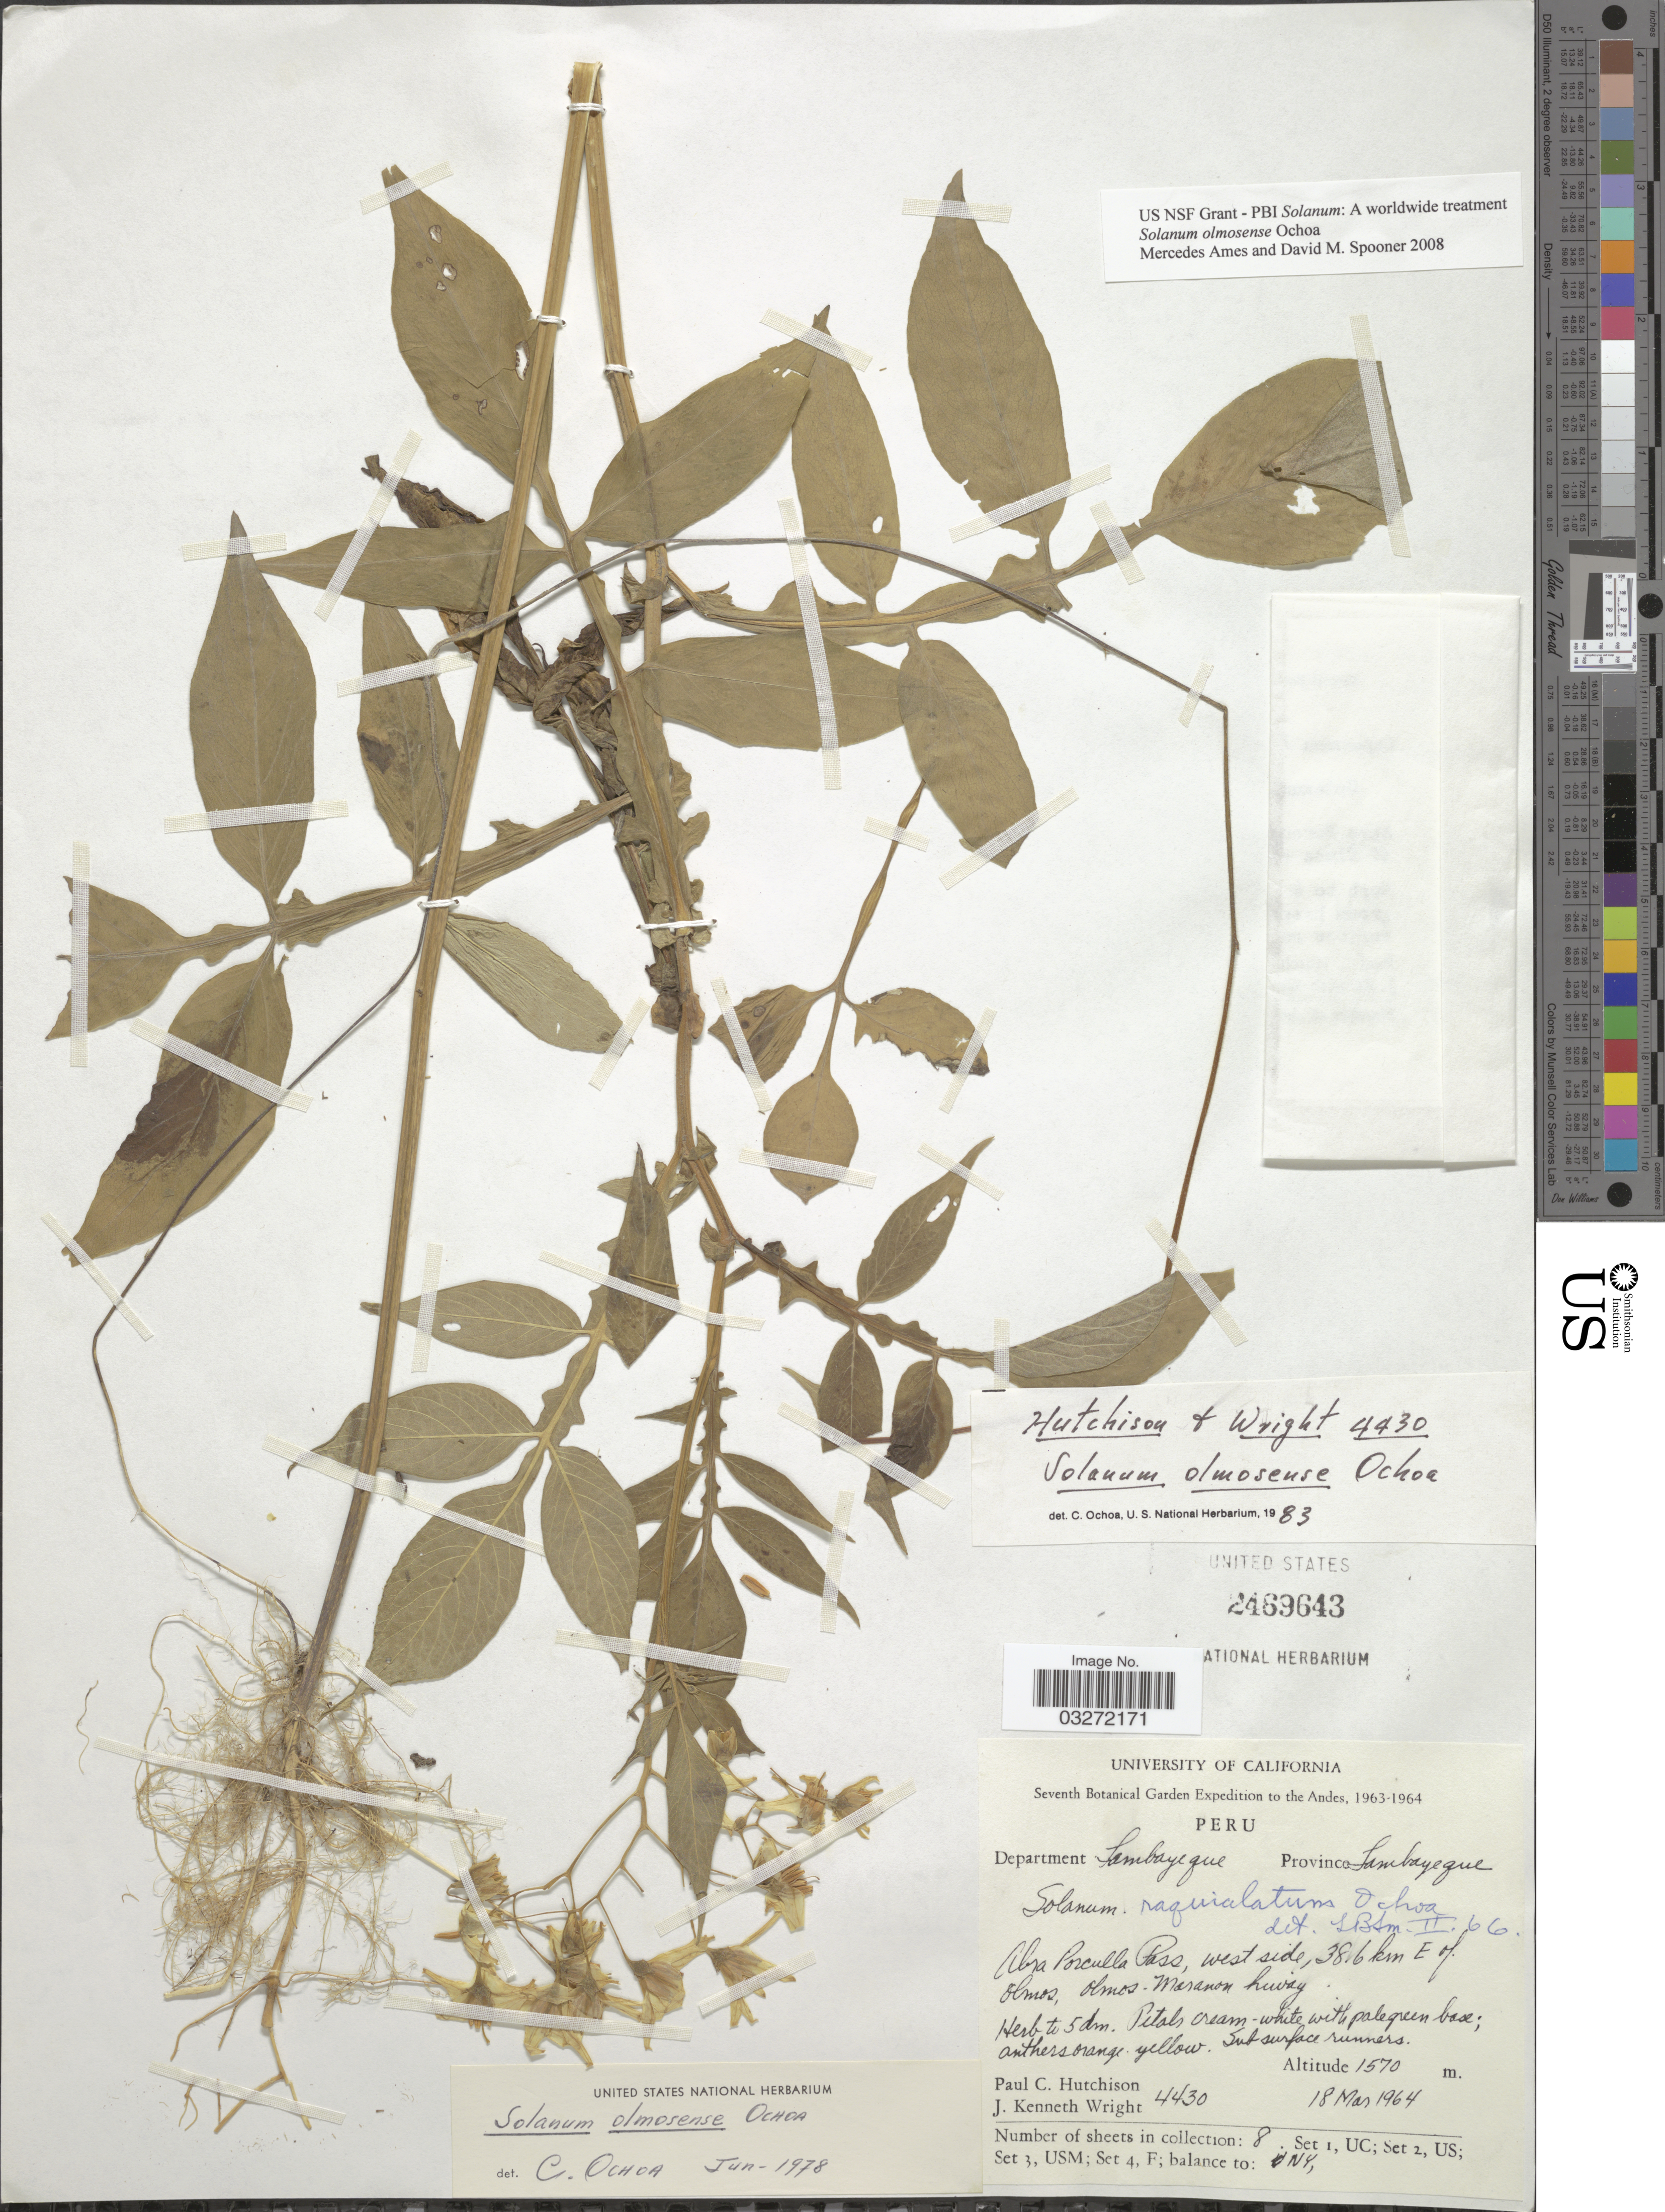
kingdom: Plantae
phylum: Tracheophyta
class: Magnoliopsida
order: Solanales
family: Solanaceae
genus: Solanum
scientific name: Solanum olmosense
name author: Ochoa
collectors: P. C. Hutchison & J. K. Wright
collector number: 4430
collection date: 1964-03-18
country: Peru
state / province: Lambayeque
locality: Abra Porculla Pass, west side, 38.6 km. E. of Olmos, Olmos - Marañon hiway., Department Lambayeque, Andes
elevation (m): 1570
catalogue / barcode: US 2469643